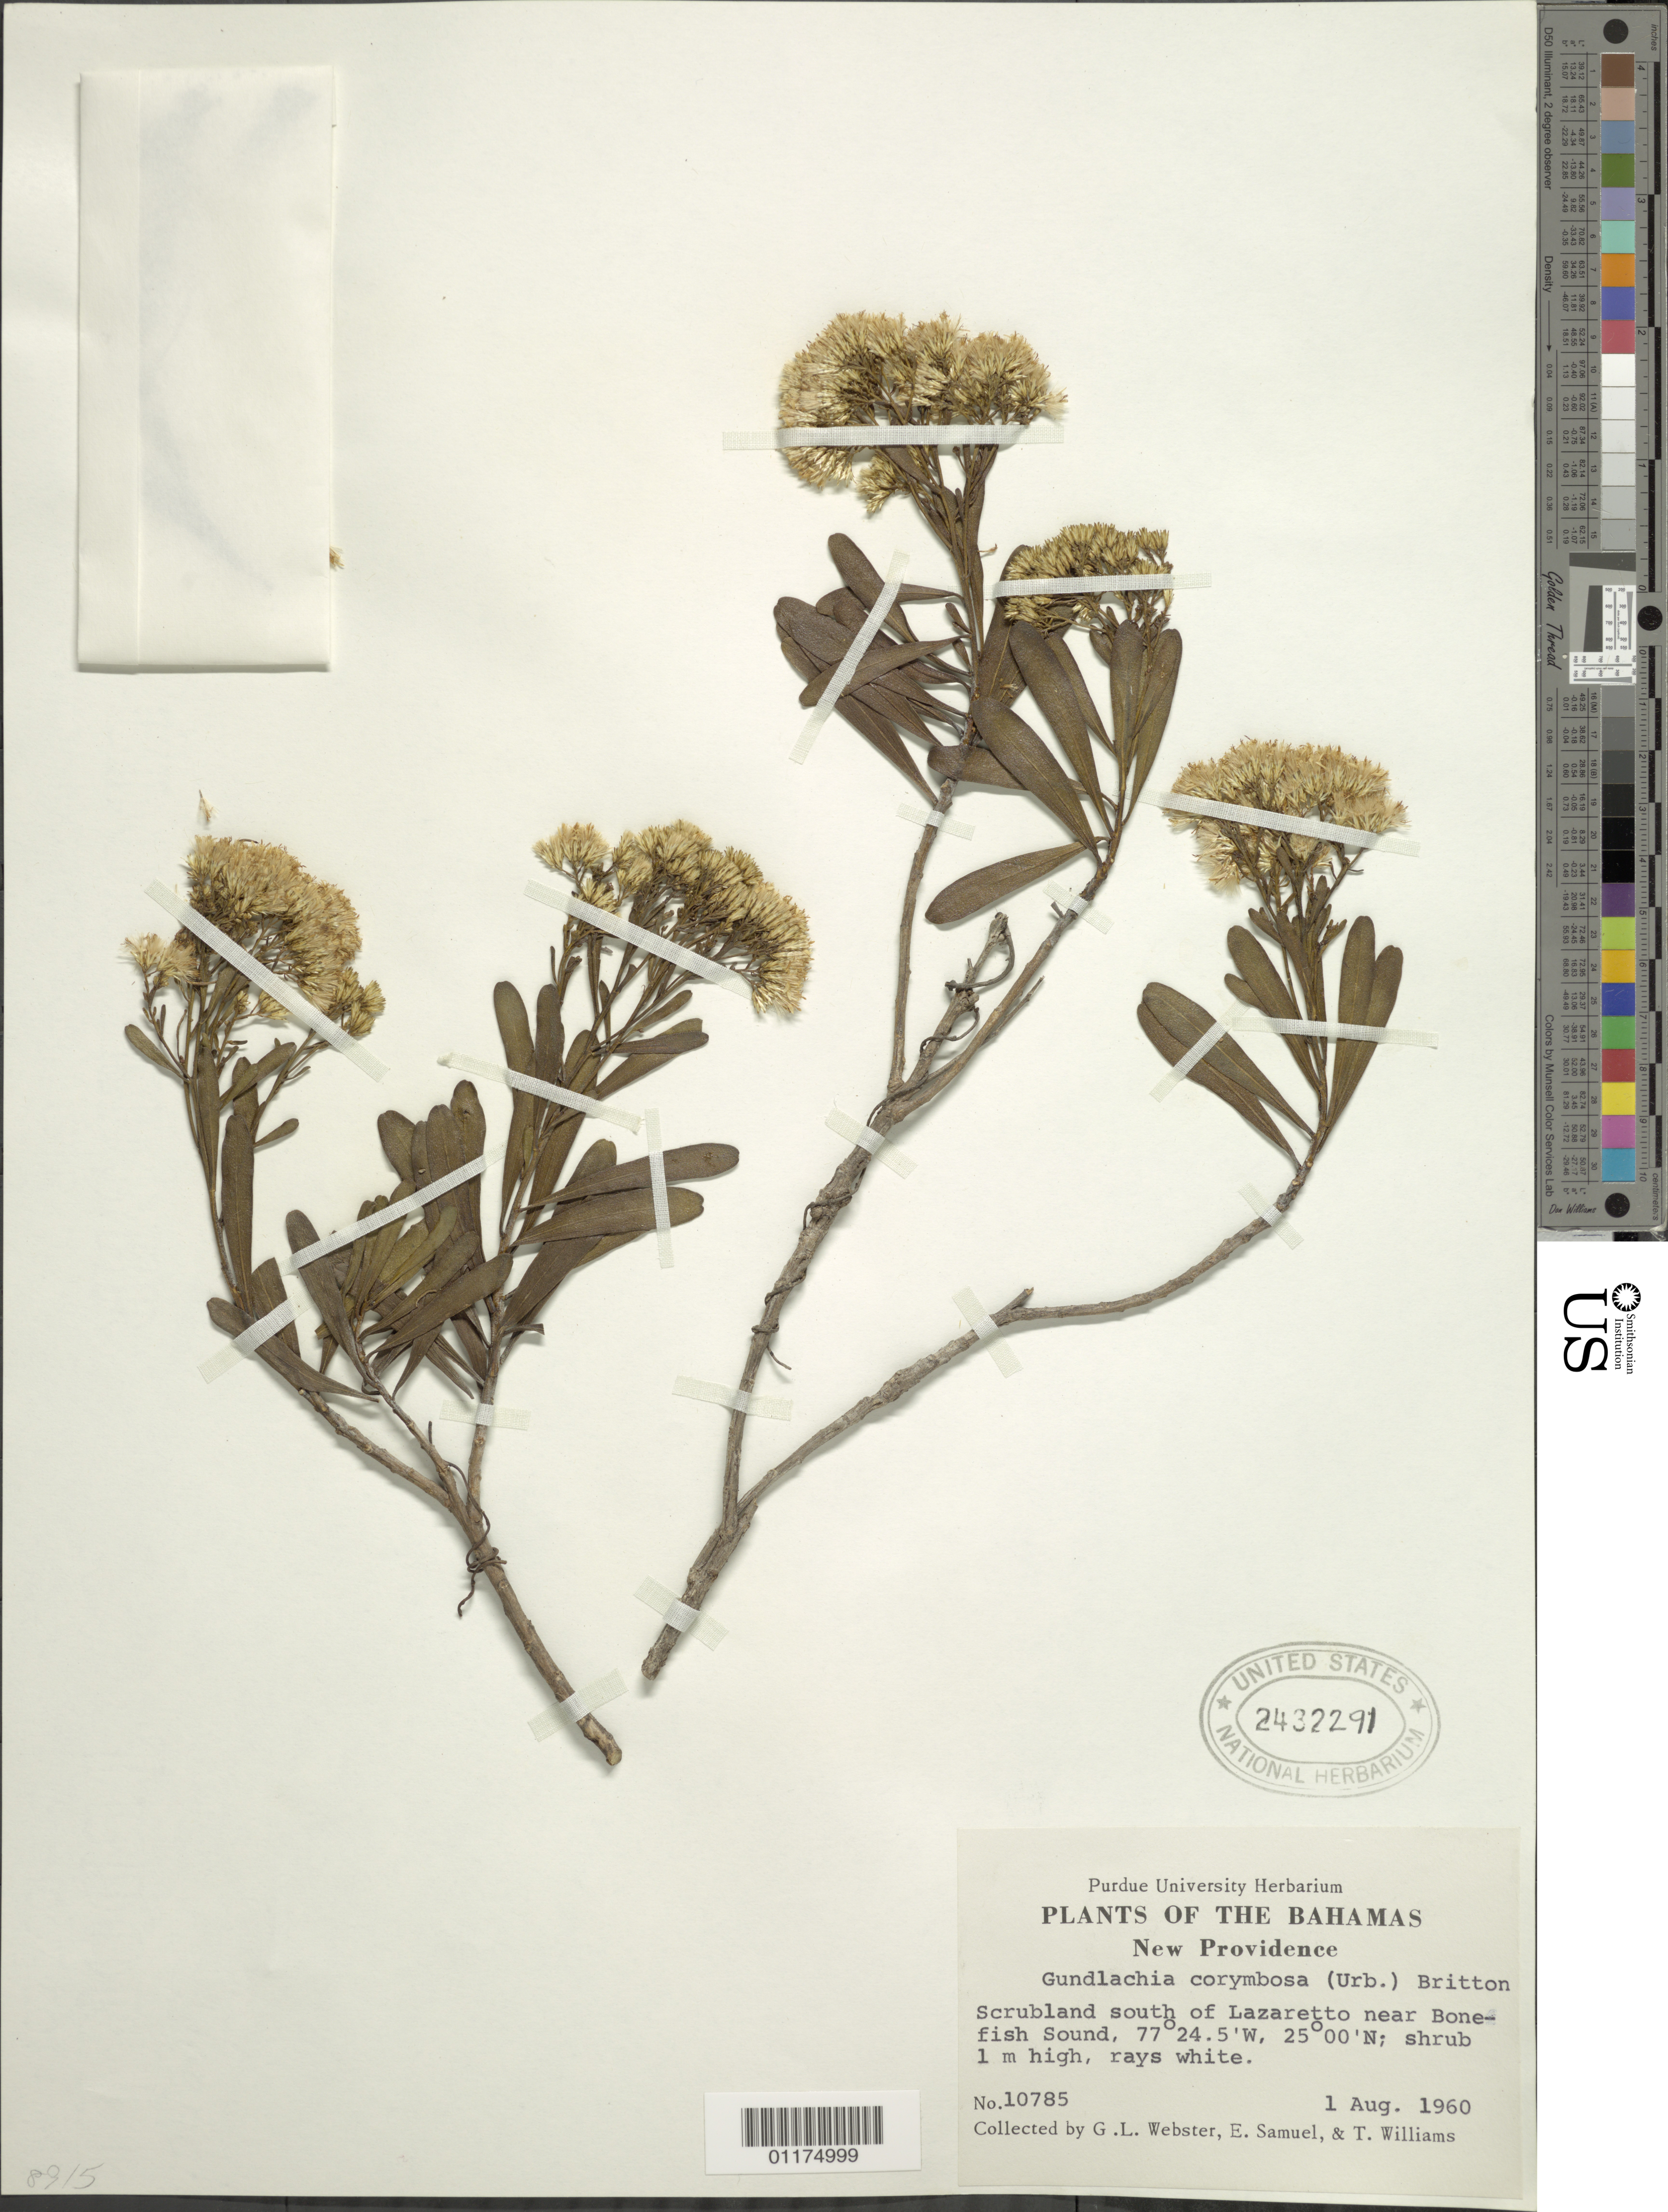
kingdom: Plantae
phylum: Tracheophyta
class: Magnoliopsida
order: Asterales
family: Asteraceae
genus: Gundlachia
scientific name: Gundlachia corymbosa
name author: (Urb.) Britton ex Bold.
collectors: G. L. Webster, E. Samuel & T. Williams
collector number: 10785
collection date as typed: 01 Aug 1960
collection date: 1960-08-01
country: Bahamas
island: New Providence I.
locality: Scrubland south of Lazaretto near Bonefish Sound,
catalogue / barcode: US 2432291